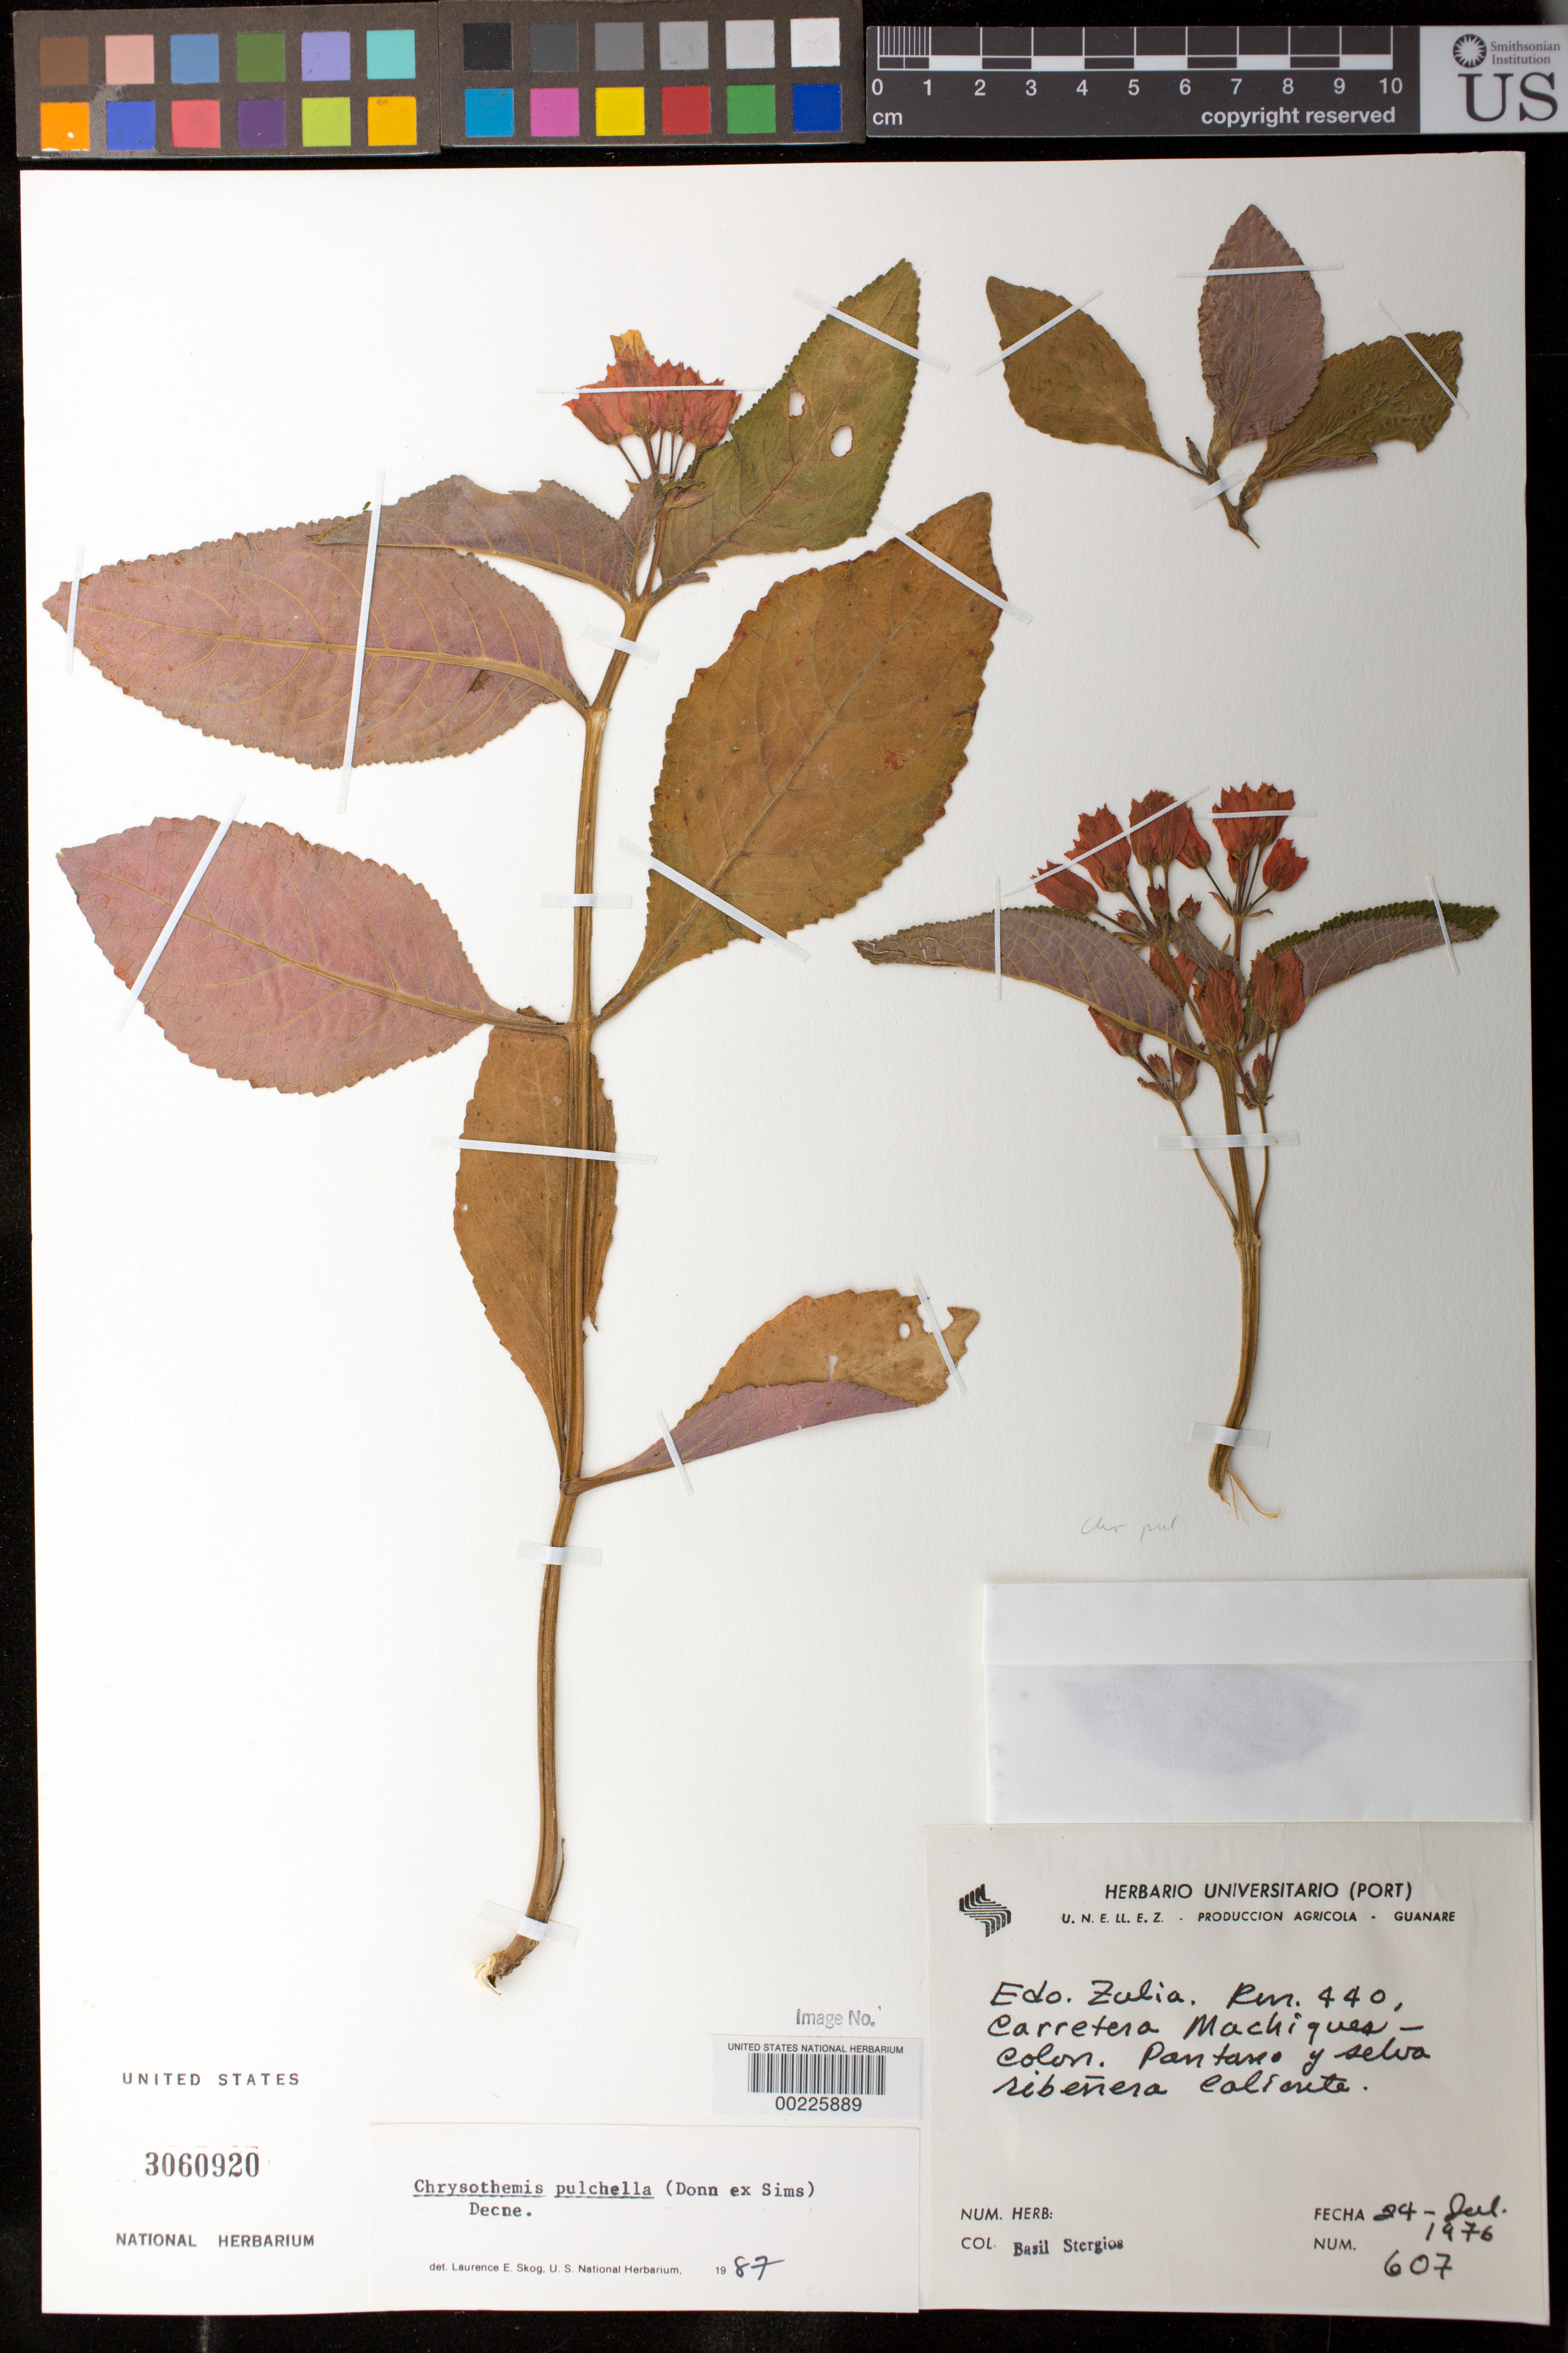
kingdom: Plantae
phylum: Tracheophyta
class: Magnoliopsida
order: Lamiales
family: Gesneriaceae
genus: Chrysothemis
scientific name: Chrysothemis pulchella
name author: (Donn ex Sims) Decne.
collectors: B. G. Stergios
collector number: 607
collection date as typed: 24 Jul 1976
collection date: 1976-07-24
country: Venezuela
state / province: Zulia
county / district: Machiques de Perijá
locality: Km 440, Machiques-Colon highway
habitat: Swamp and forest ...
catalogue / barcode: US 3060920